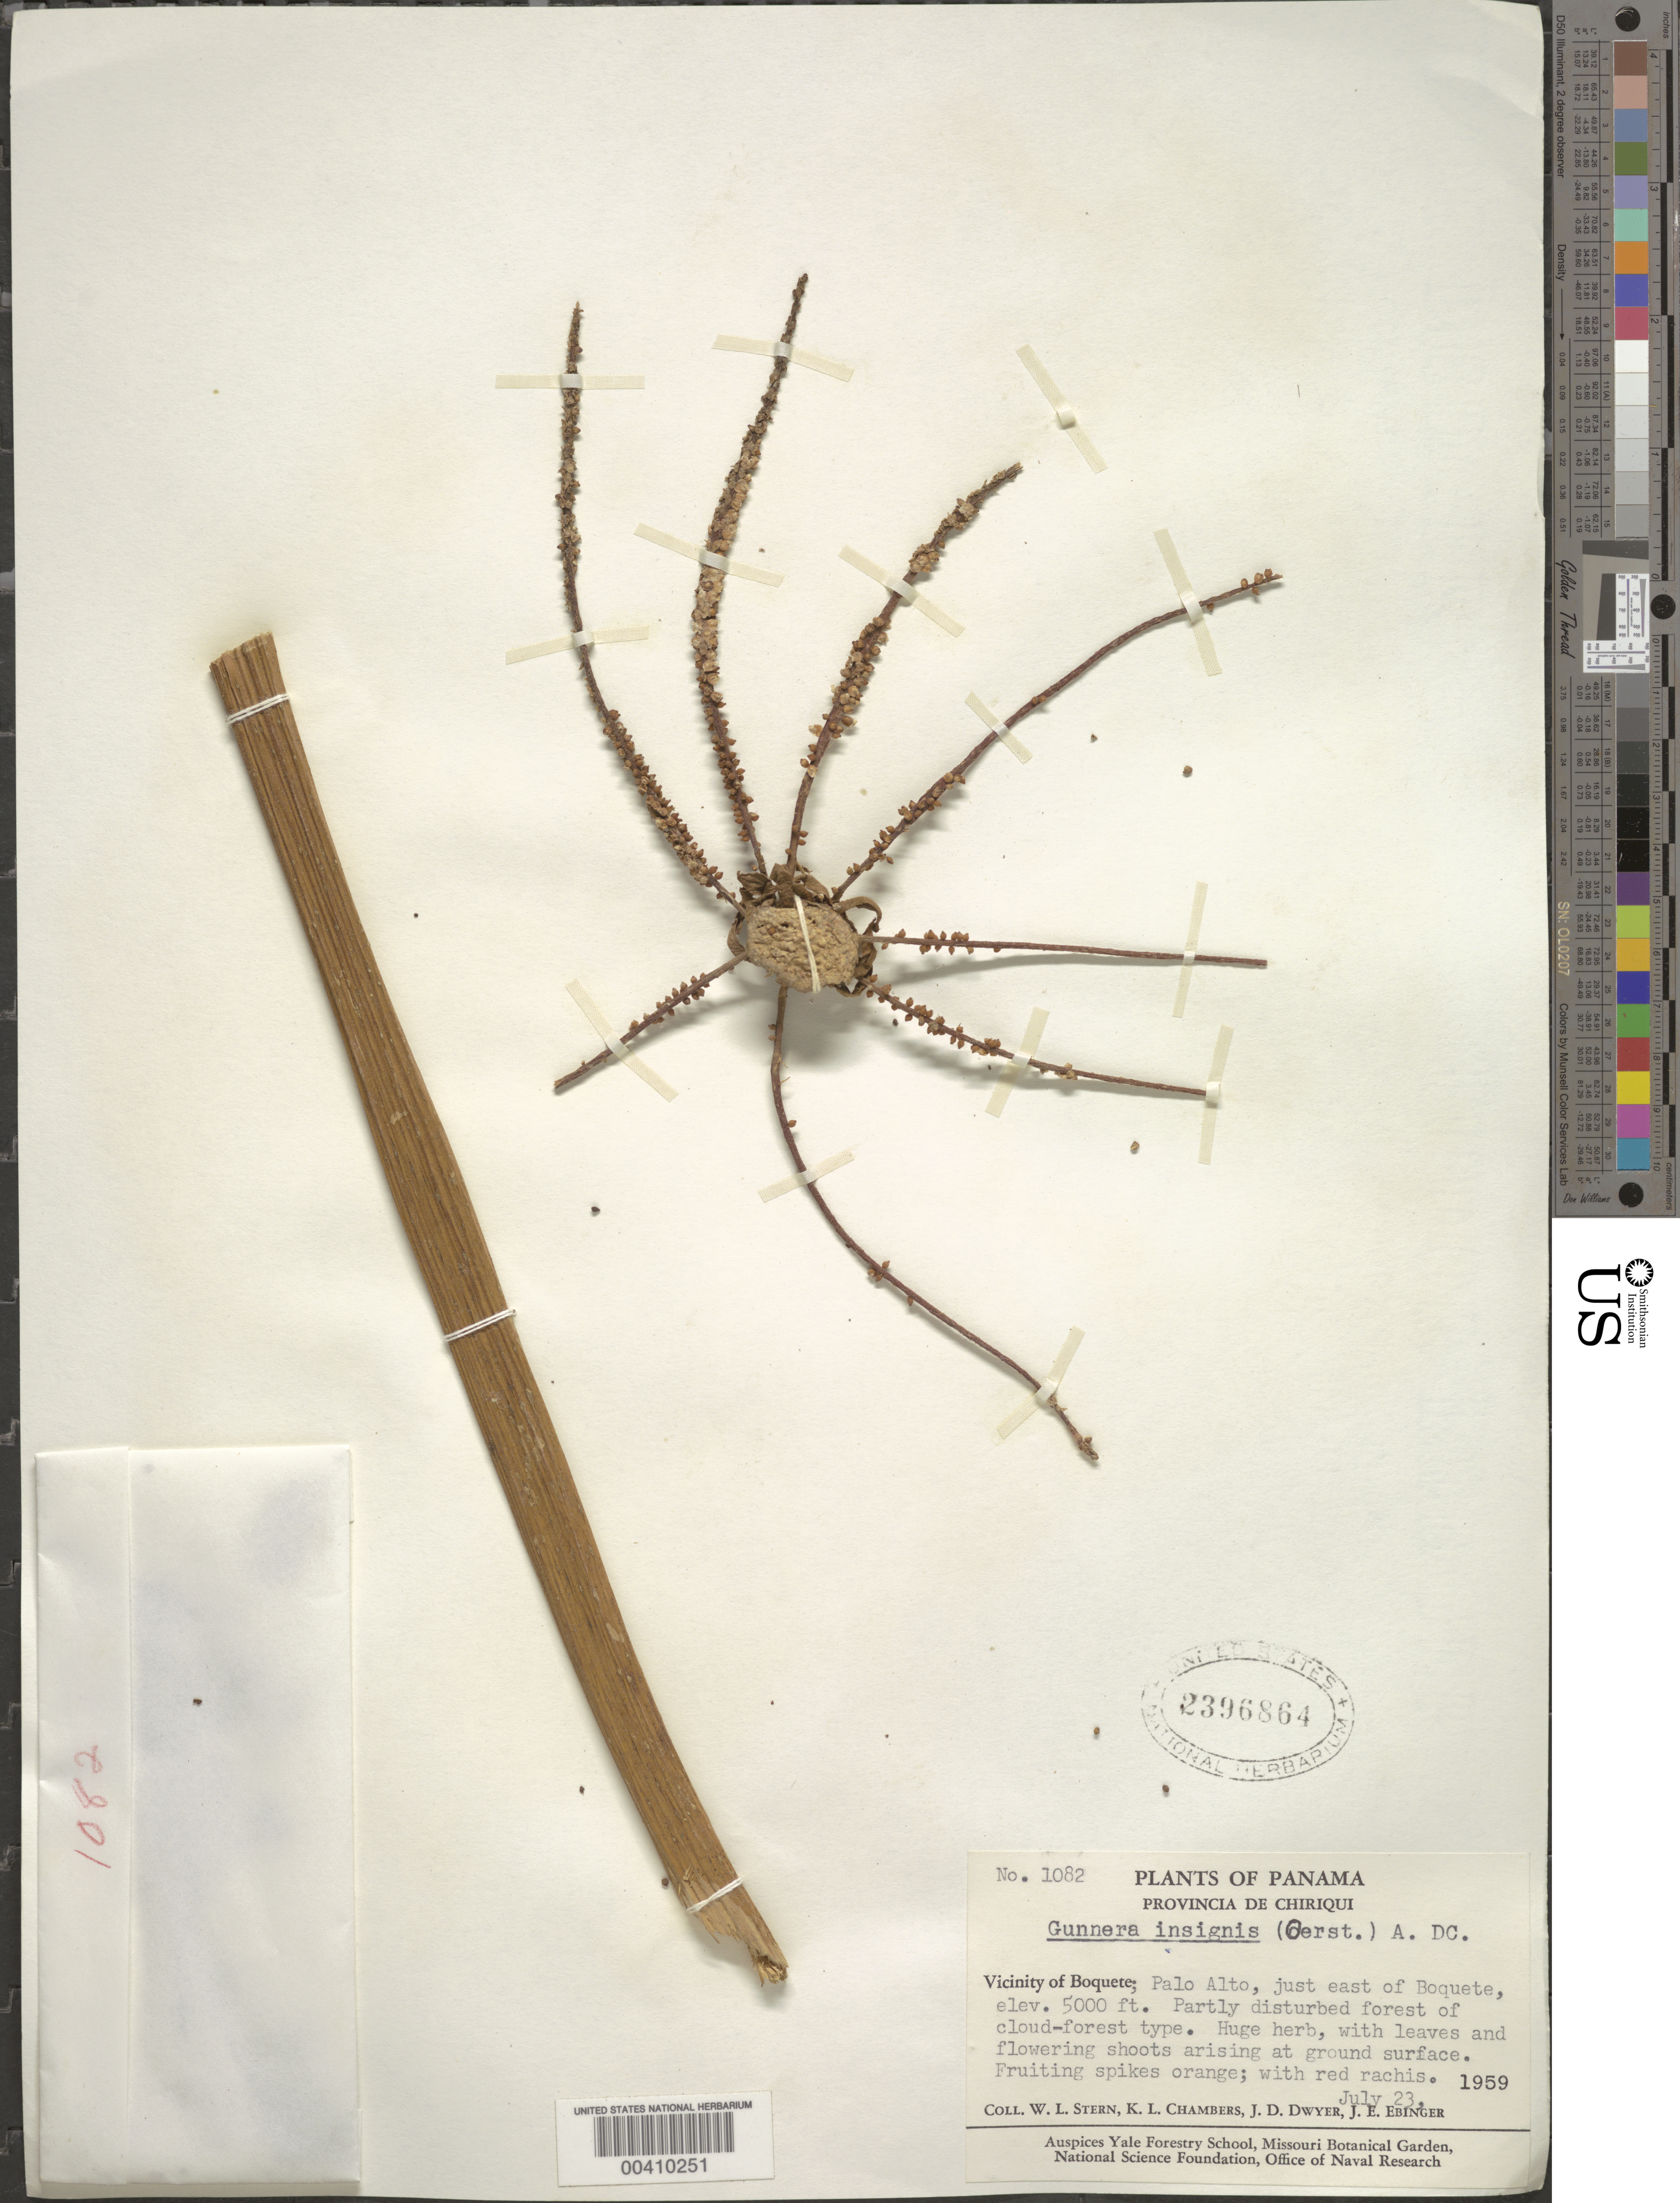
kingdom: Plantae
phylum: Tracheophyta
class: Magnoliopsida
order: Gunnerales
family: Gunneraceae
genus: Gunnera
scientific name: Gunnera insignis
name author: (Oerst.) A. DC.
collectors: W. L. Stern, K. L. Chambers, J. D. Dwyer & J. Ebinger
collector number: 1082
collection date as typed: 23 Jul 1959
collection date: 1959-07-23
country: Panama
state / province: Chiriquí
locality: Vicinity of Boquete; Palo Alto, just E of Boquete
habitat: Partly disturbed forest of cloud forest type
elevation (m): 1524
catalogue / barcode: US 2396864